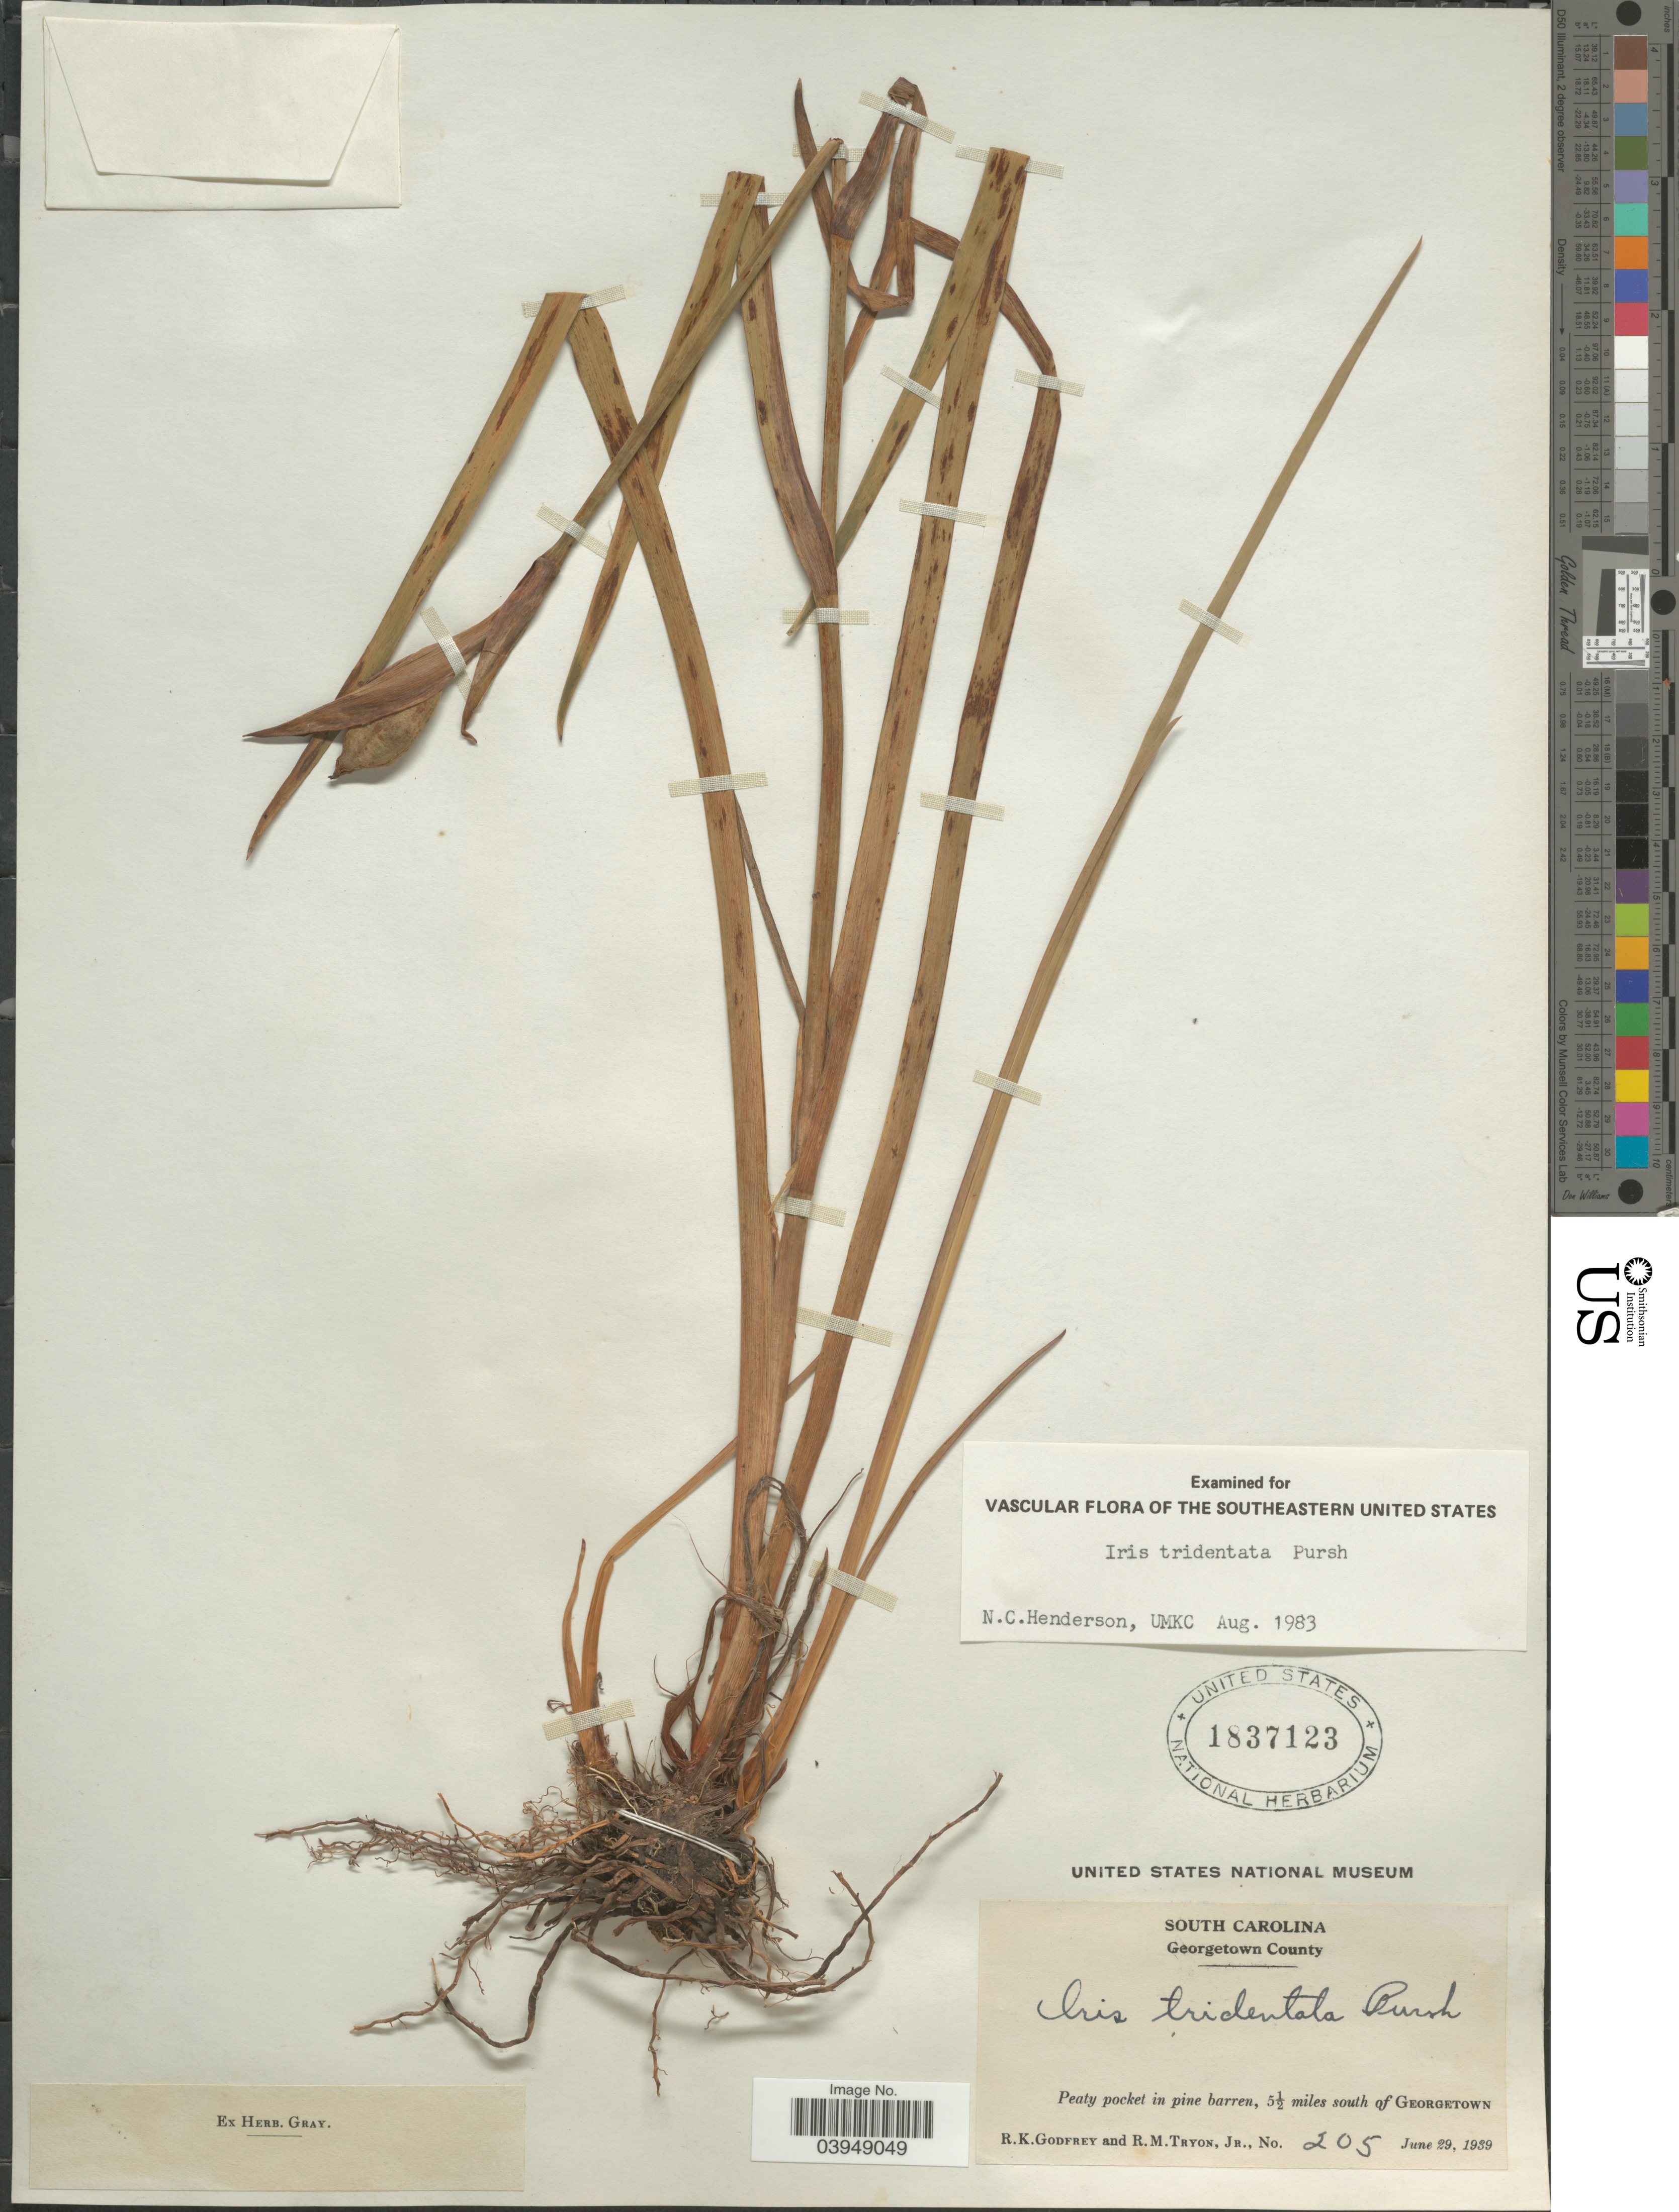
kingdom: Plantae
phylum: Tracheophyta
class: Liliopsida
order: Asparagales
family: Iridaceae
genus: Iris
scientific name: Iris tridentata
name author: Pursh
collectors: R. K. Godfrey & R. Tryon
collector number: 205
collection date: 1939-06-29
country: United States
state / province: South Carolina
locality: Georgetown County. Peaty pocket in pine barren, 5½ miles south of Georgetown.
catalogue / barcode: US 1837123